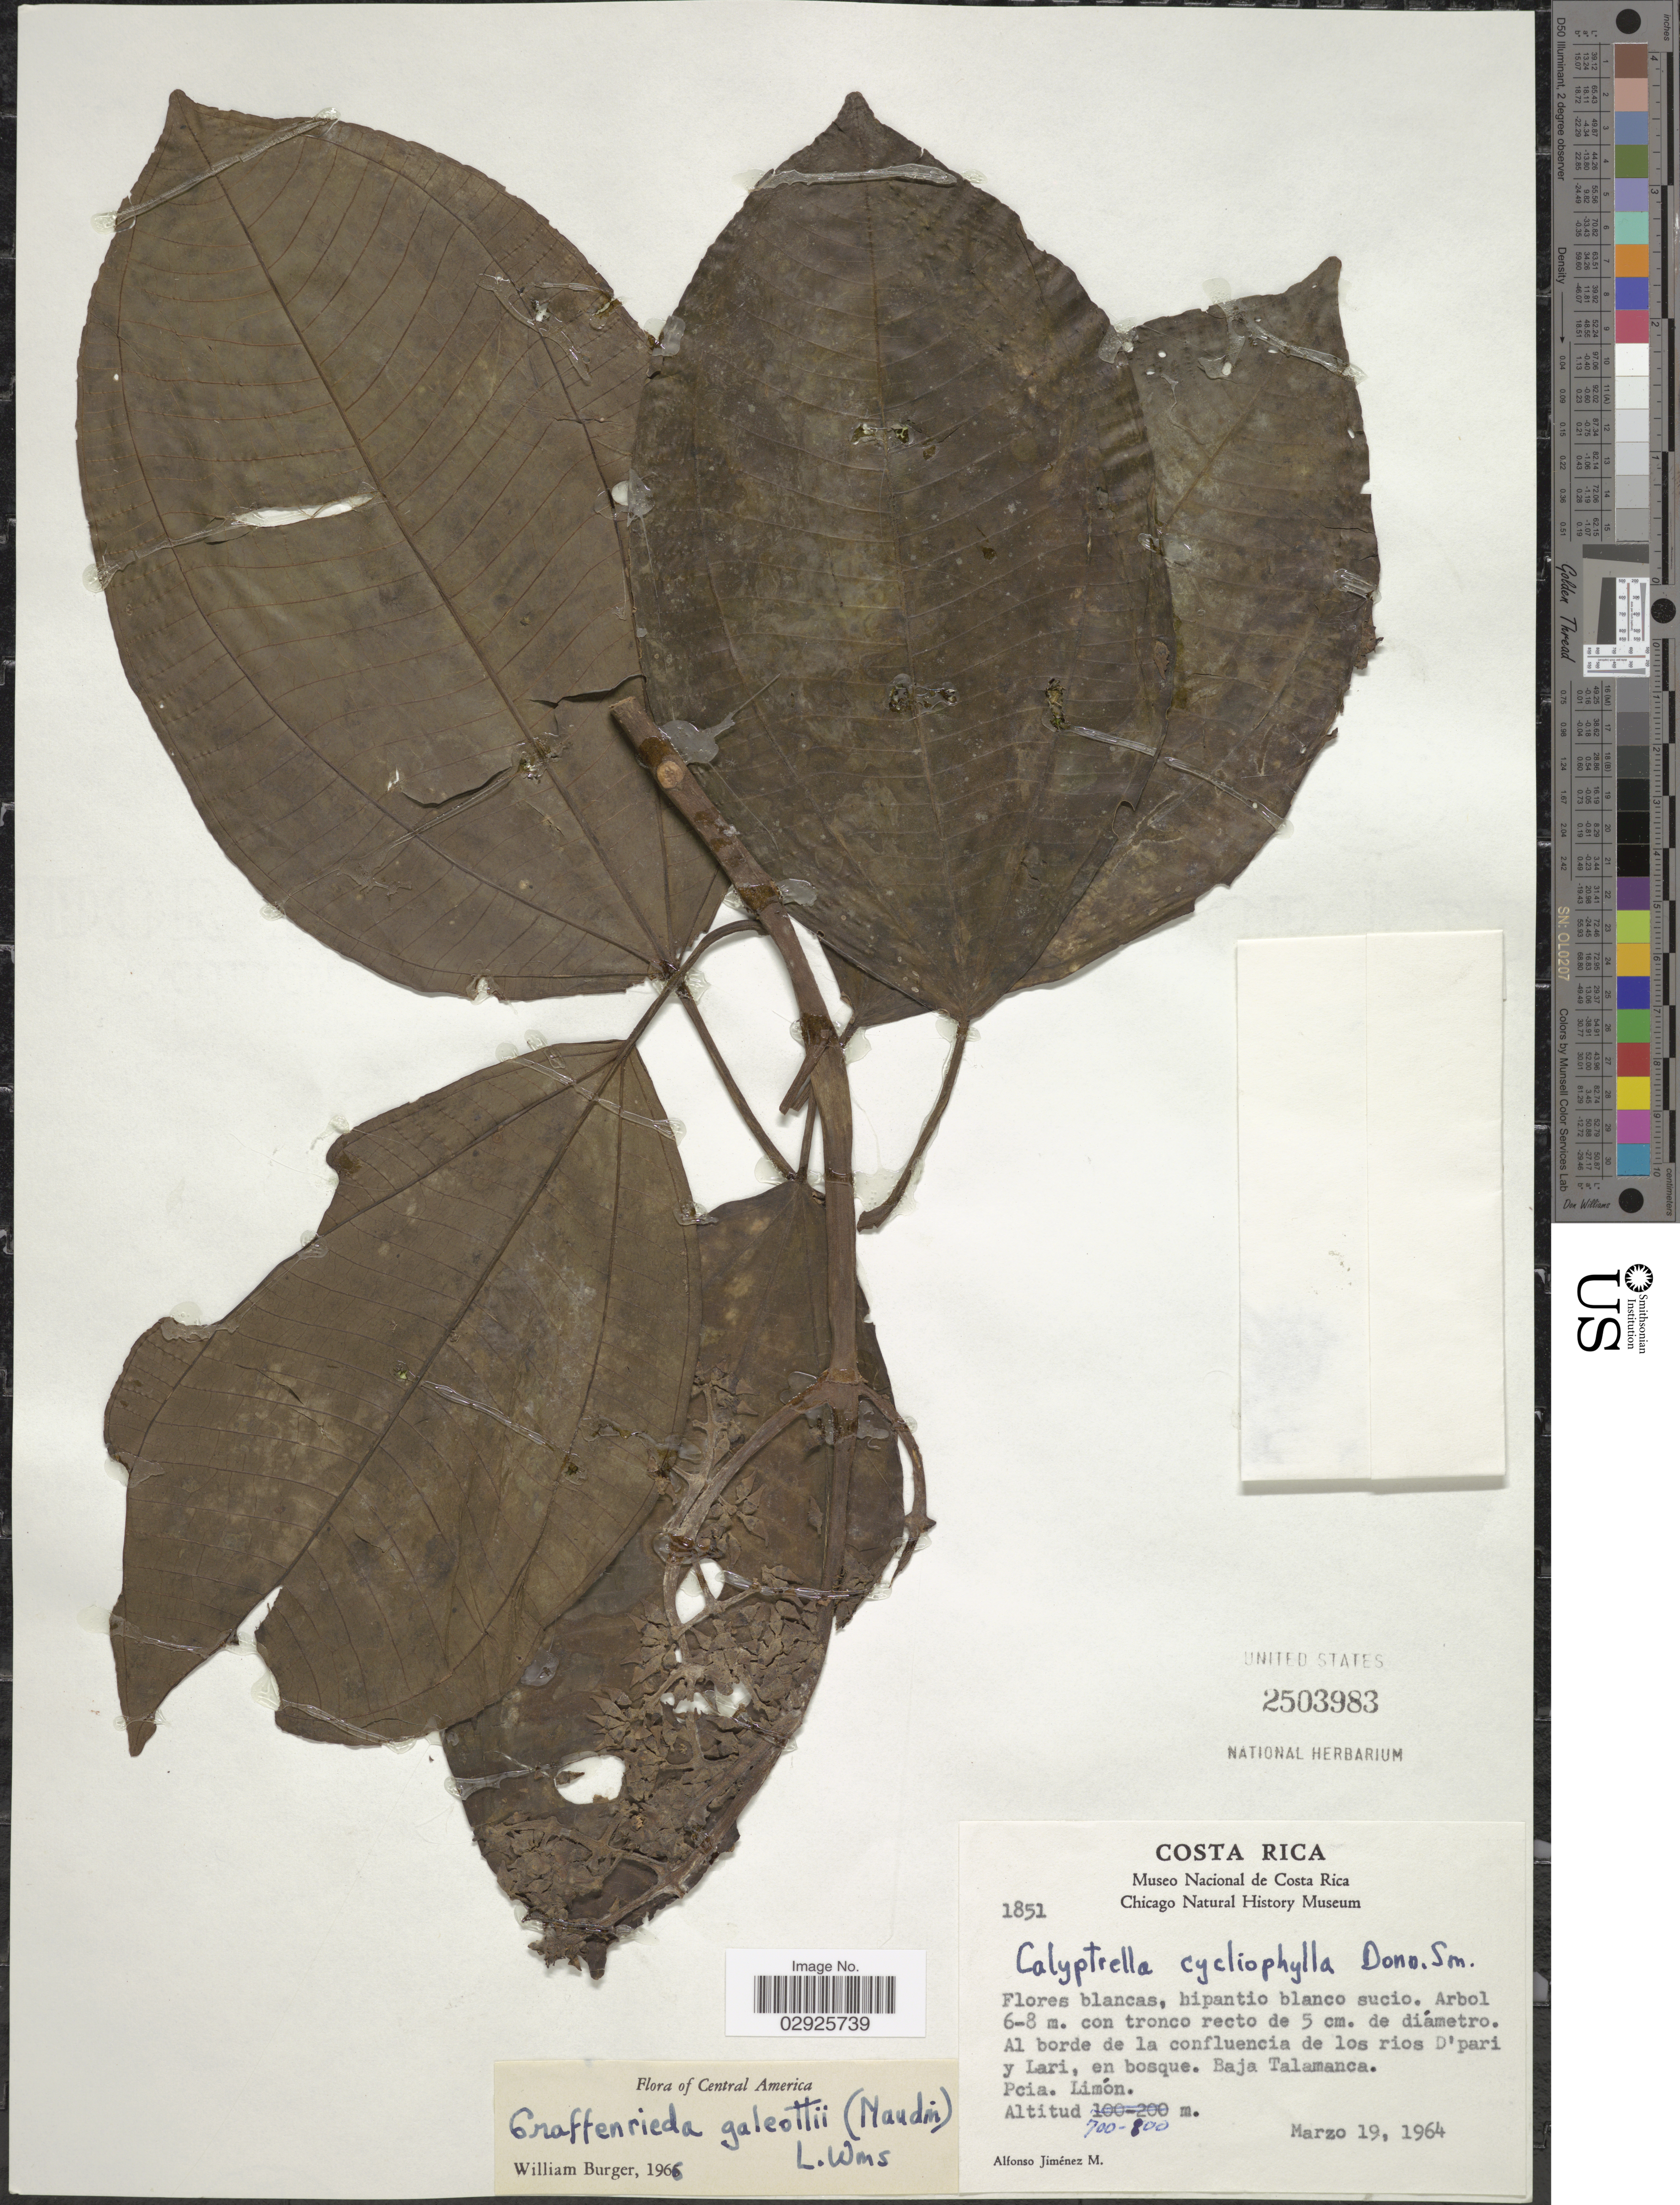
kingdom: Plantae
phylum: Tracheophyta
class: Magnoliopsida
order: Myrtales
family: Melastomataceae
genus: Graffenrieda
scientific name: Graffenrieda galeottii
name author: (Naudin) L.O. Williams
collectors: A. Jimenez M.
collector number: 1851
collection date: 1964-03-19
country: Costa Rica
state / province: Limón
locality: Al borde de la confluencia de los rios D'pari y Lari, en bosque. Baja Talamanca. Pcia. Limón.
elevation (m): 700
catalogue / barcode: US 2503983